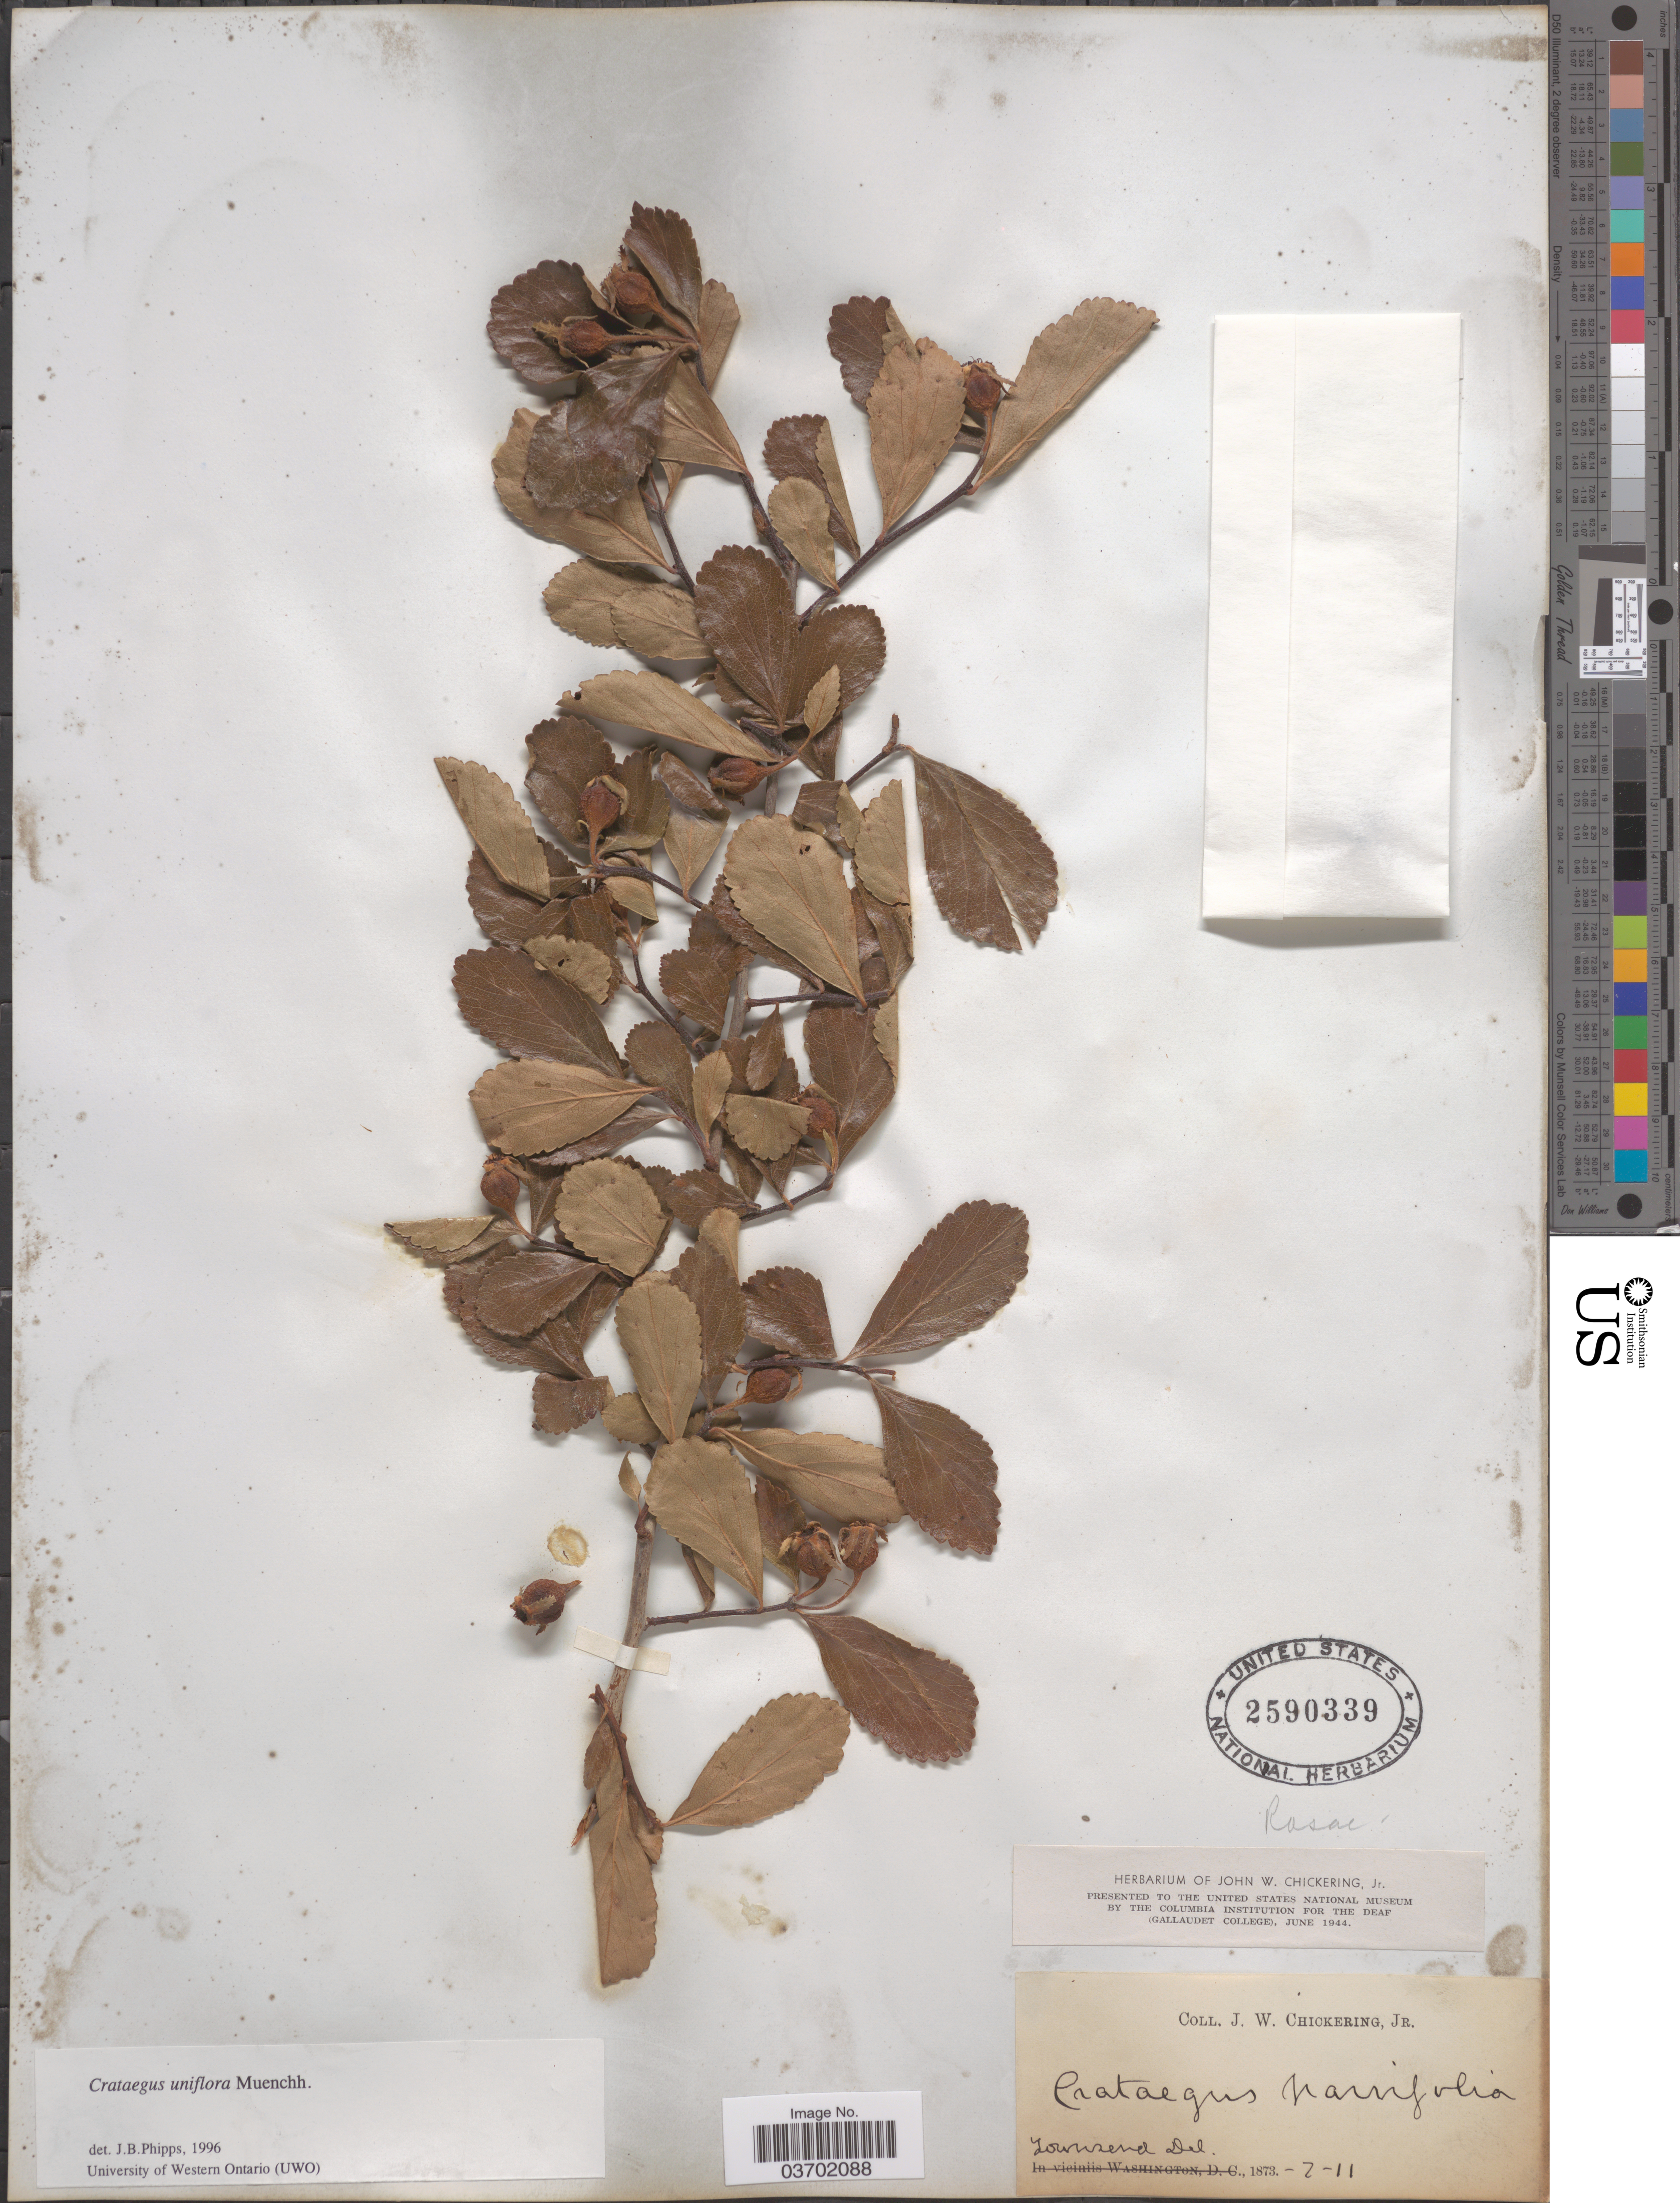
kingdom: Plantae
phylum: Tracheophyta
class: Magnoliopsida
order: Rosales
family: Rosaceae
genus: Crataegus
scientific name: Crataegus uniflora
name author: Münchh.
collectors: J. W. Chickering Jr.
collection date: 1873-02-11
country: United States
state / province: Delaware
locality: Townsend.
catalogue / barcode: US 2590339